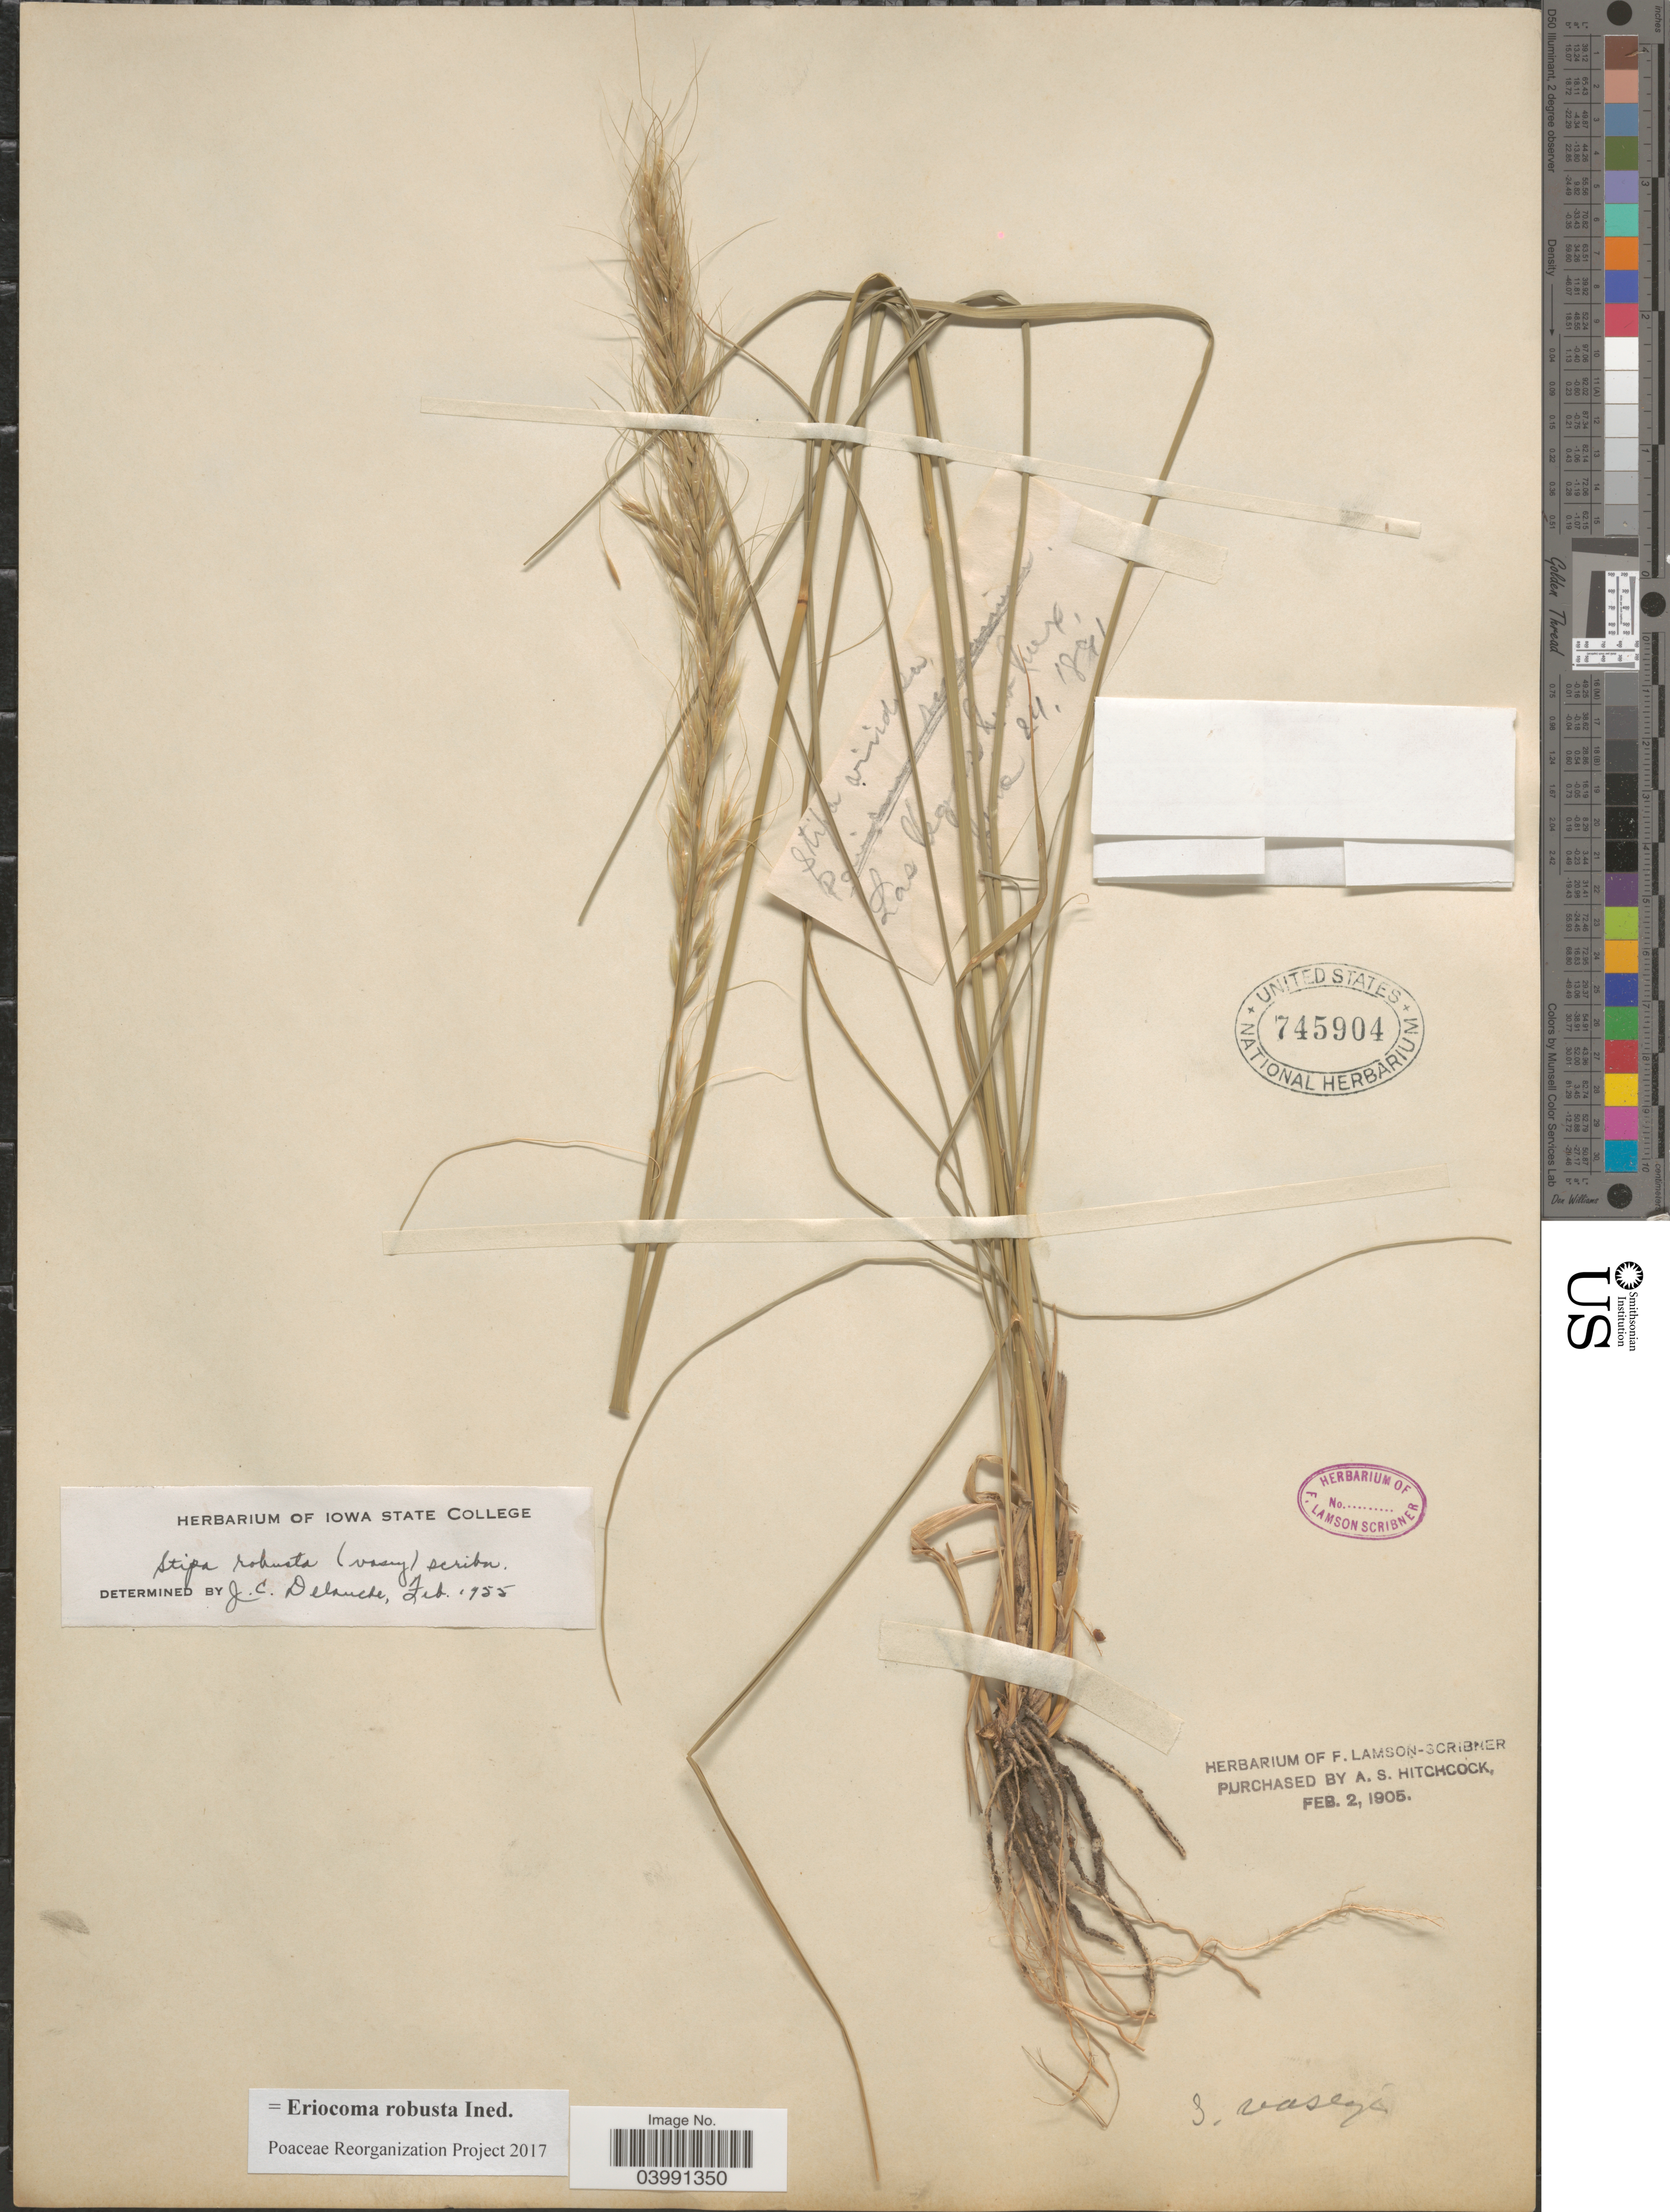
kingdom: Plantae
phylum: Tracheophyta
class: Liliopsida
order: Poales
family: Poaceae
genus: Eriocoma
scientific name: Eriocoma robusta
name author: (Vasey) Romasch.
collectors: ex herb. F. Lamson Scribner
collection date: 1891-06-24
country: United States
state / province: New Mexico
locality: Las Vegas.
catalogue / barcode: US 745904